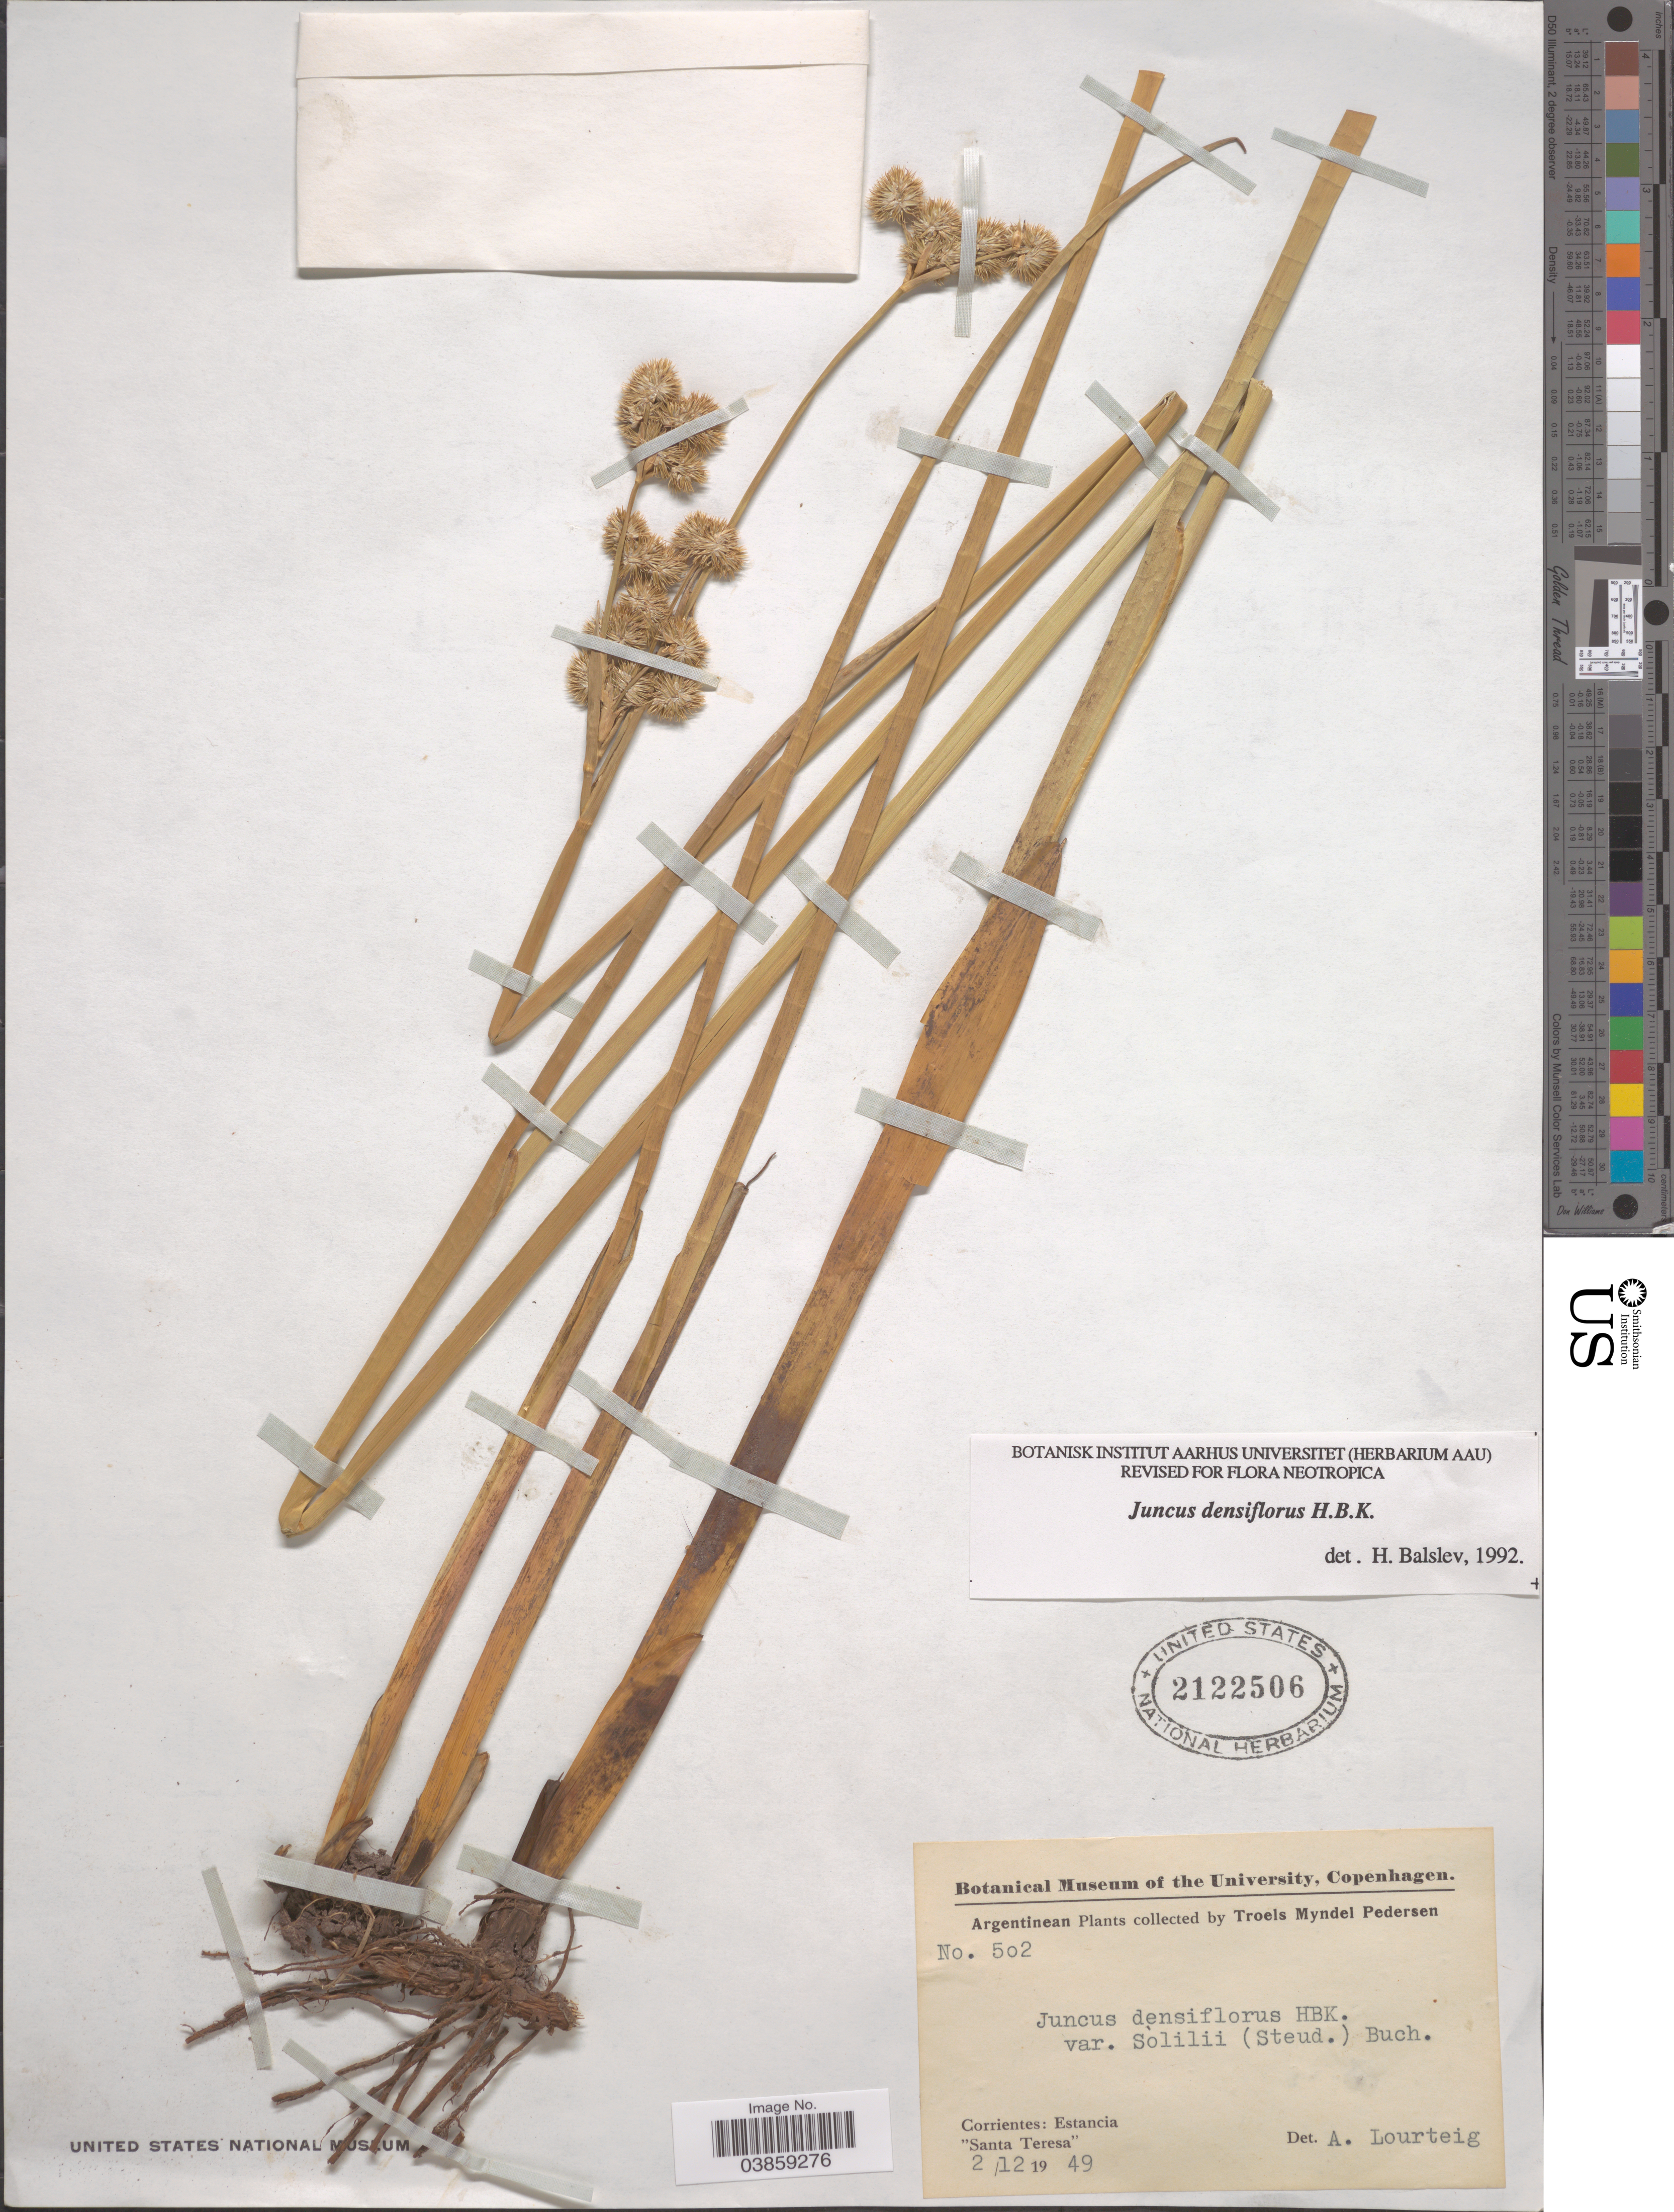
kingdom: Plantae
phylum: Tracheophyta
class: Liliopsida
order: Poales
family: Juncaceae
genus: Juncus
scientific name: Juncus densiflorus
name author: Kunth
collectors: T. Pederson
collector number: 502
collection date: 1949-12-02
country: Argentina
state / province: Corrientes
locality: Santa Teresa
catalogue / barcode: US 2122506